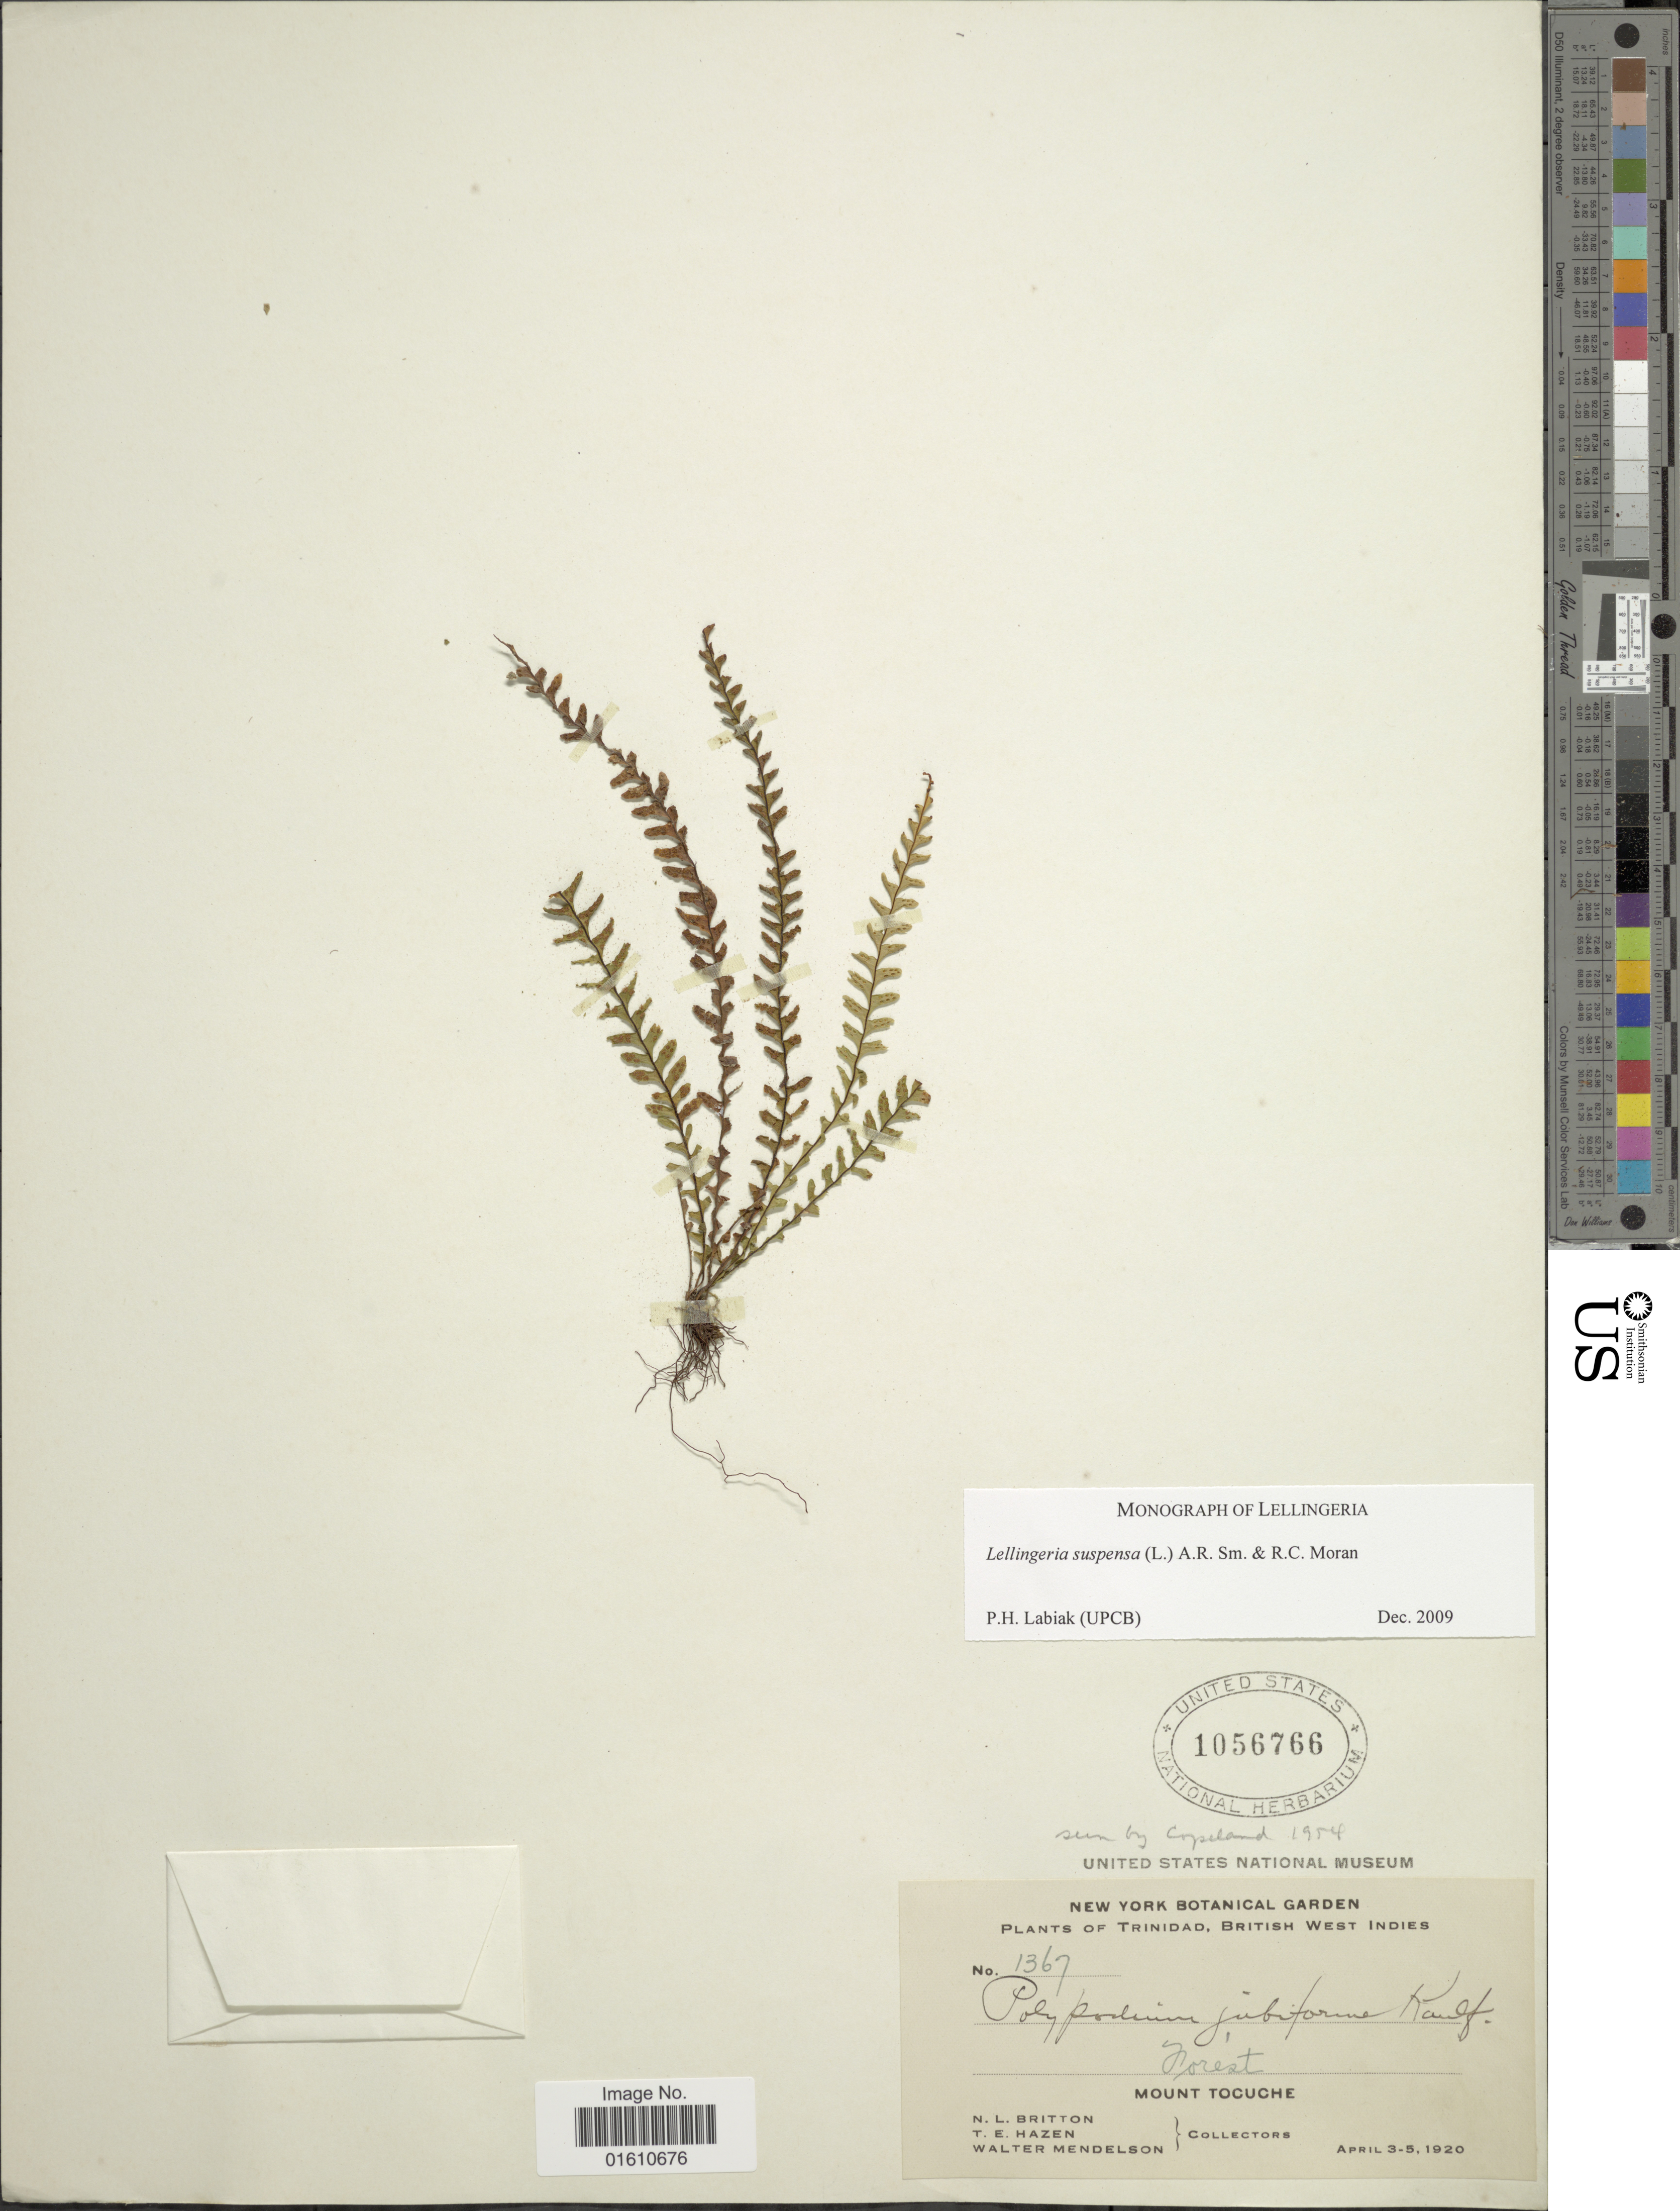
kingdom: Plantae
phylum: Tracheophyta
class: Polypodiopsida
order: Polypodiales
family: Polypodiaceae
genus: Lellingeria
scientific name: Lellingeria suspensa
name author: (L.) A.R. Sm. & R.C. Moran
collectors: N. Britton, T. E. Hazen & W. Mendelson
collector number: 1367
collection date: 1920-04-03/1920-04-05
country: Trinidad and Tobago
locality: Trinidad, British West Indies, Mount Tocuche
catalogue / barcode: US 1056766